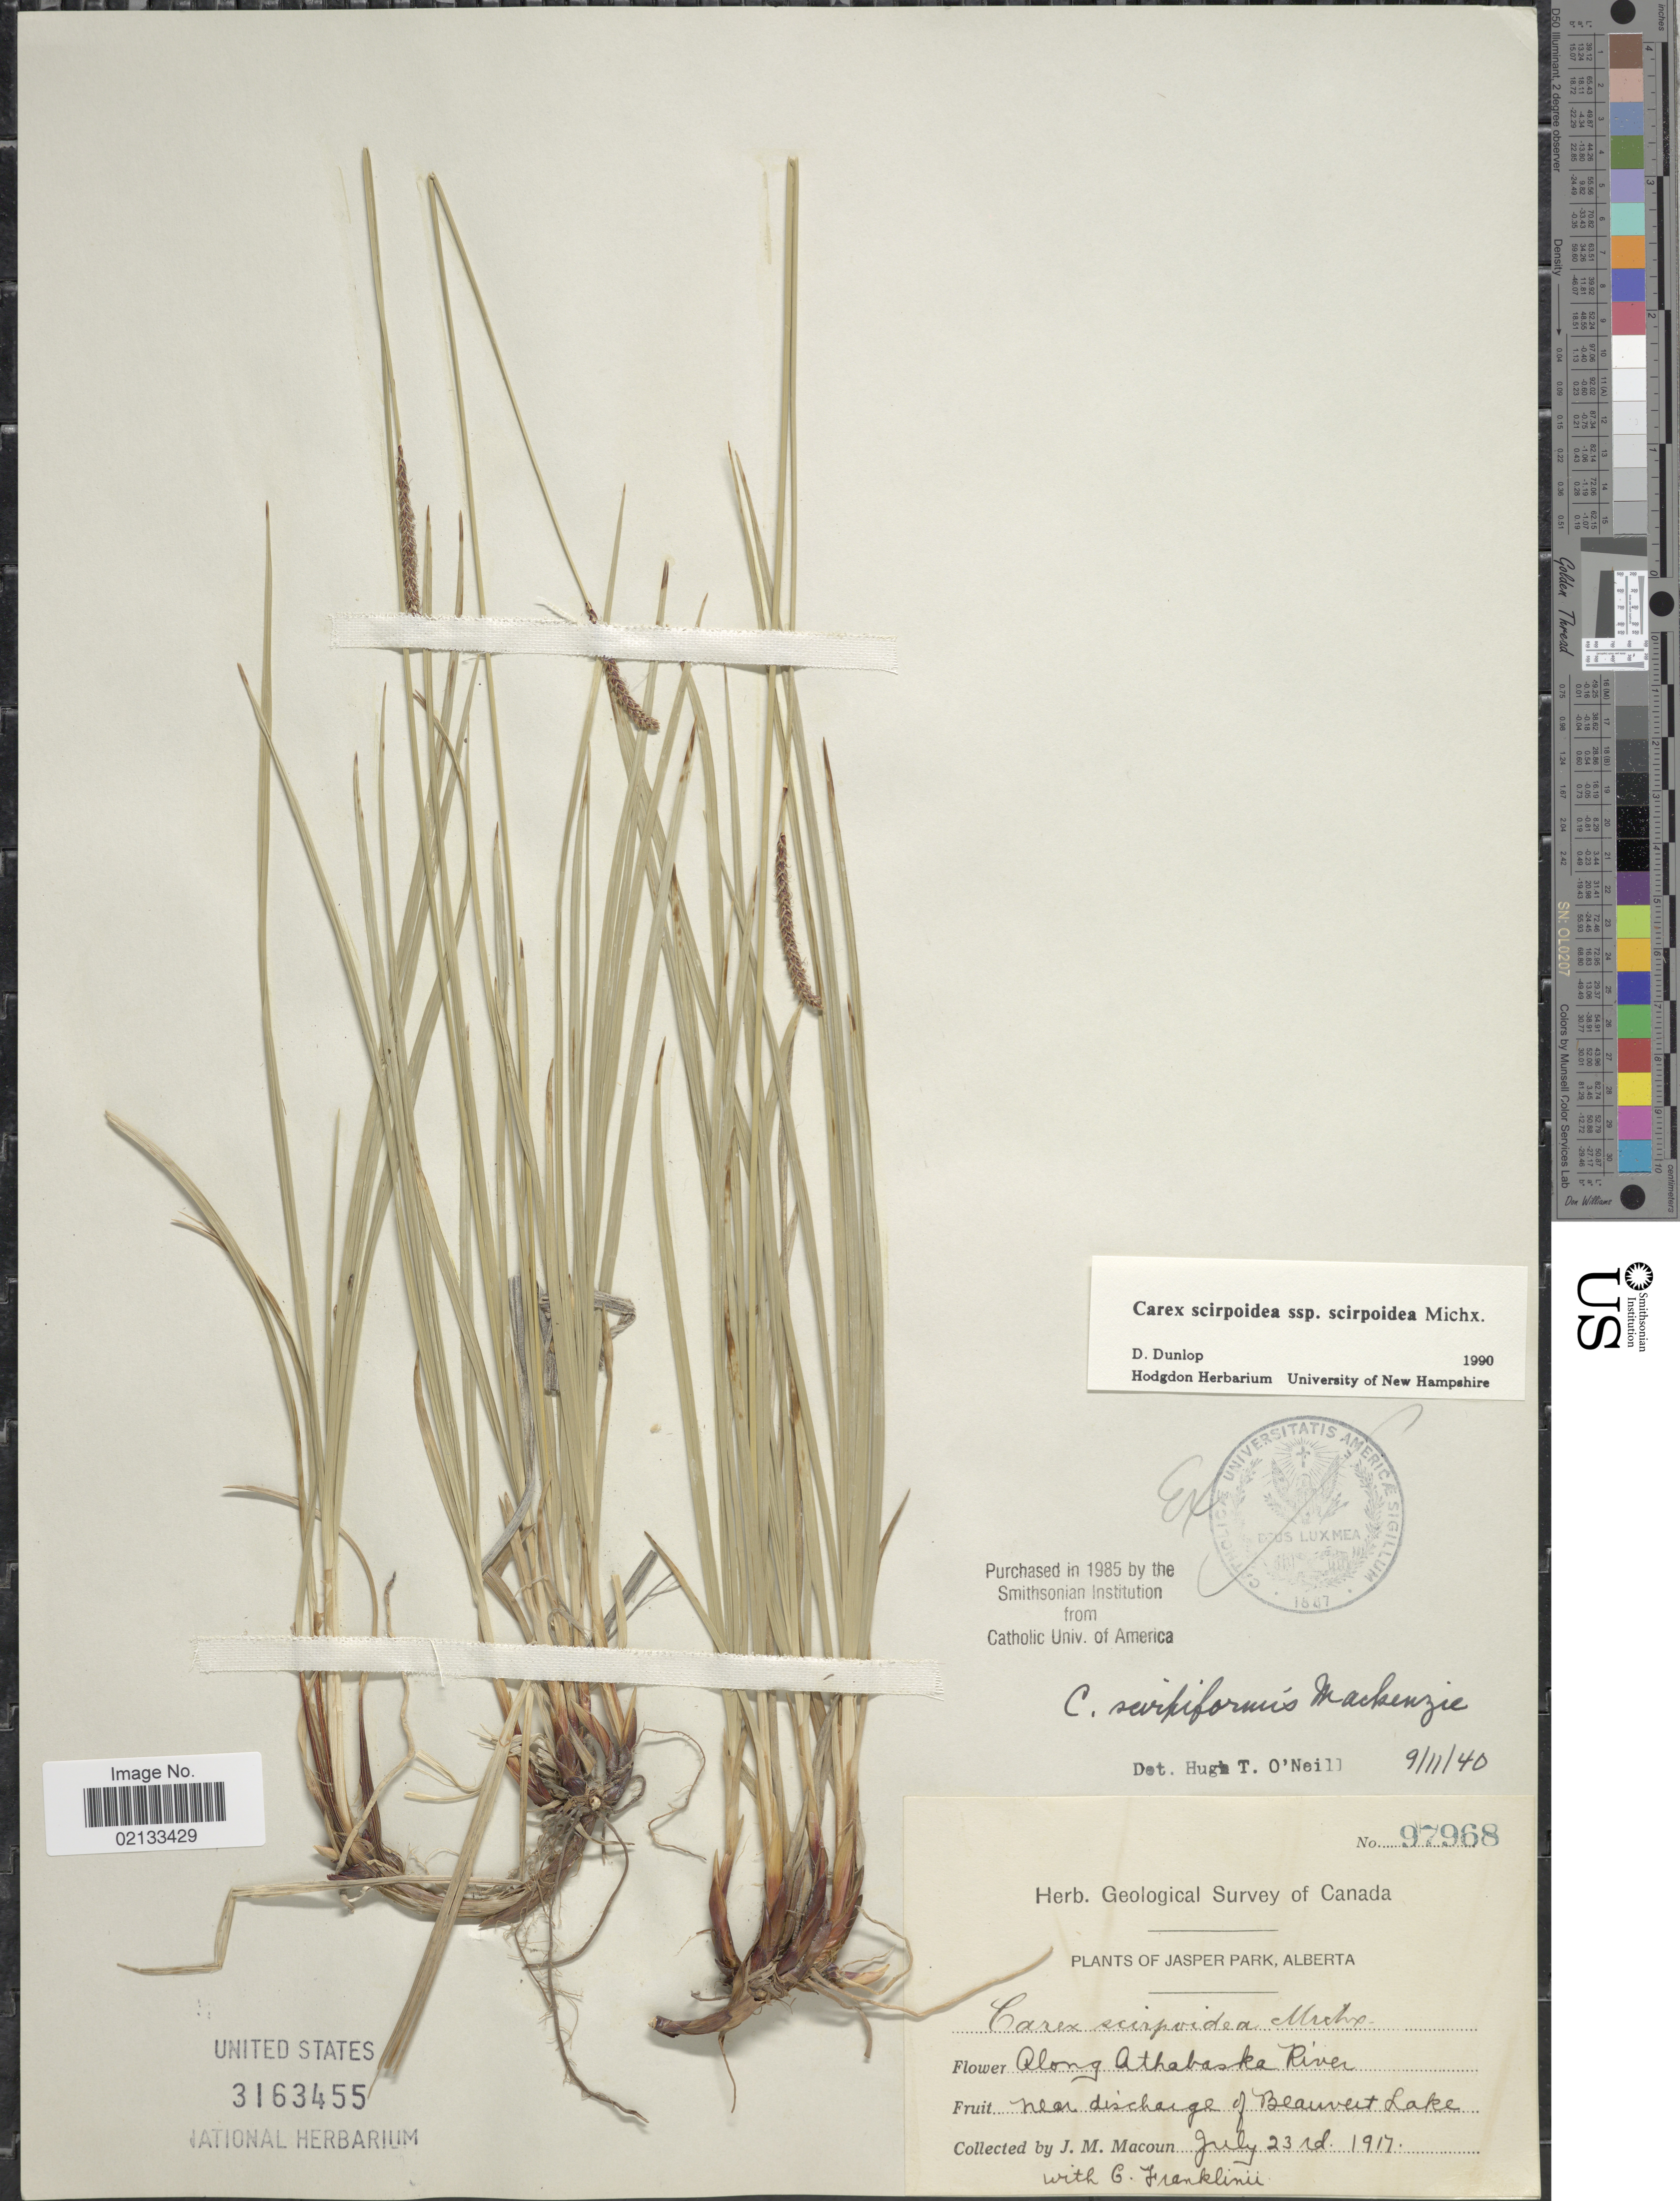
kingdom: Plantae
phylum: Tracheophyta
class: Liliopsida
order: Poales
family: Cyperaceae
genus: Carex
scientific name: Carex scirpoidea subsp. scirpoidea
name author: Michx.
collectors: J. M. Macoun & G. Franklinii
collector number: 97968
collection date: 1917-07-23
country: Canada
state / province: Alberta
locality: Jasper Park, Along Athabaska River, near discharge of Beauvert Lake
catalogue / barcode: US 3163455